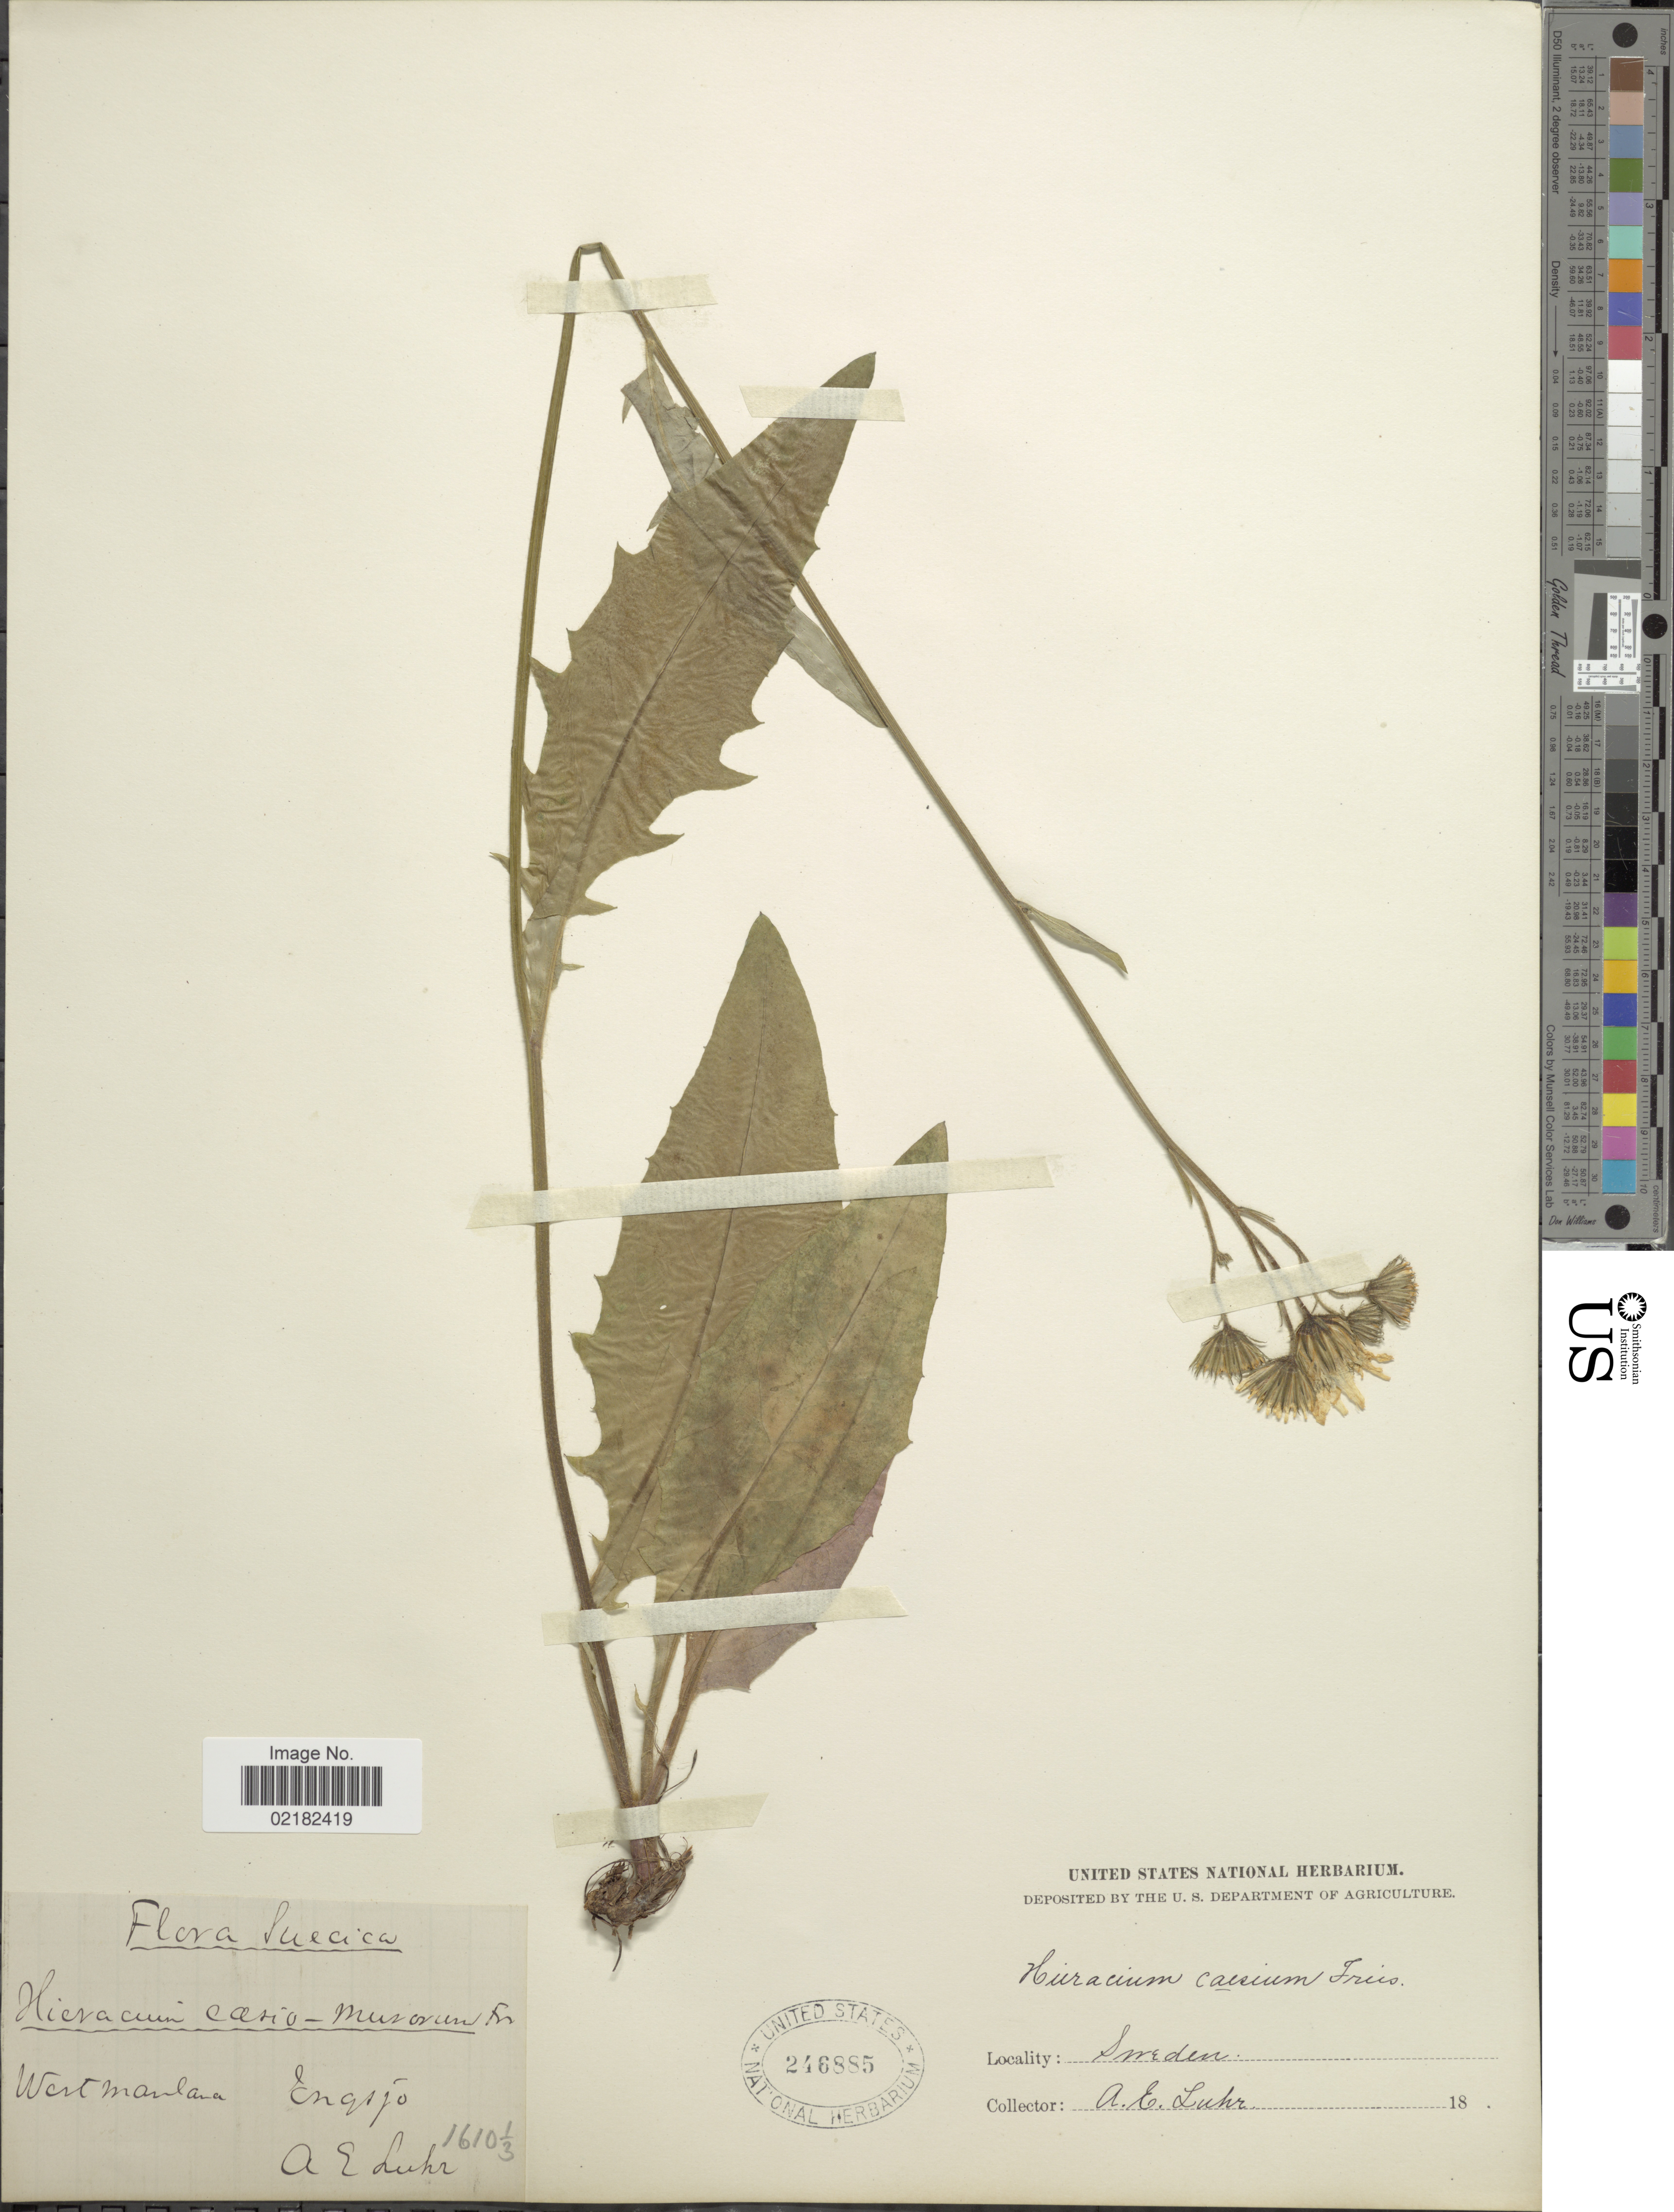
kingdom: Plantae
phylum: Tracheophyta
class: Magnoliopsida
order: Asterales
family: Asteraceae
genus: Hieracium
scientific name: Hieracium caesium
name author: (Fr.) Fr.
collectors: A. Luhr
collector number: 1610 1/3*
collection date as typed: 18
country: Sweden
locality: Westmanland Yngsjo.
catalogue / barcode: US 246885